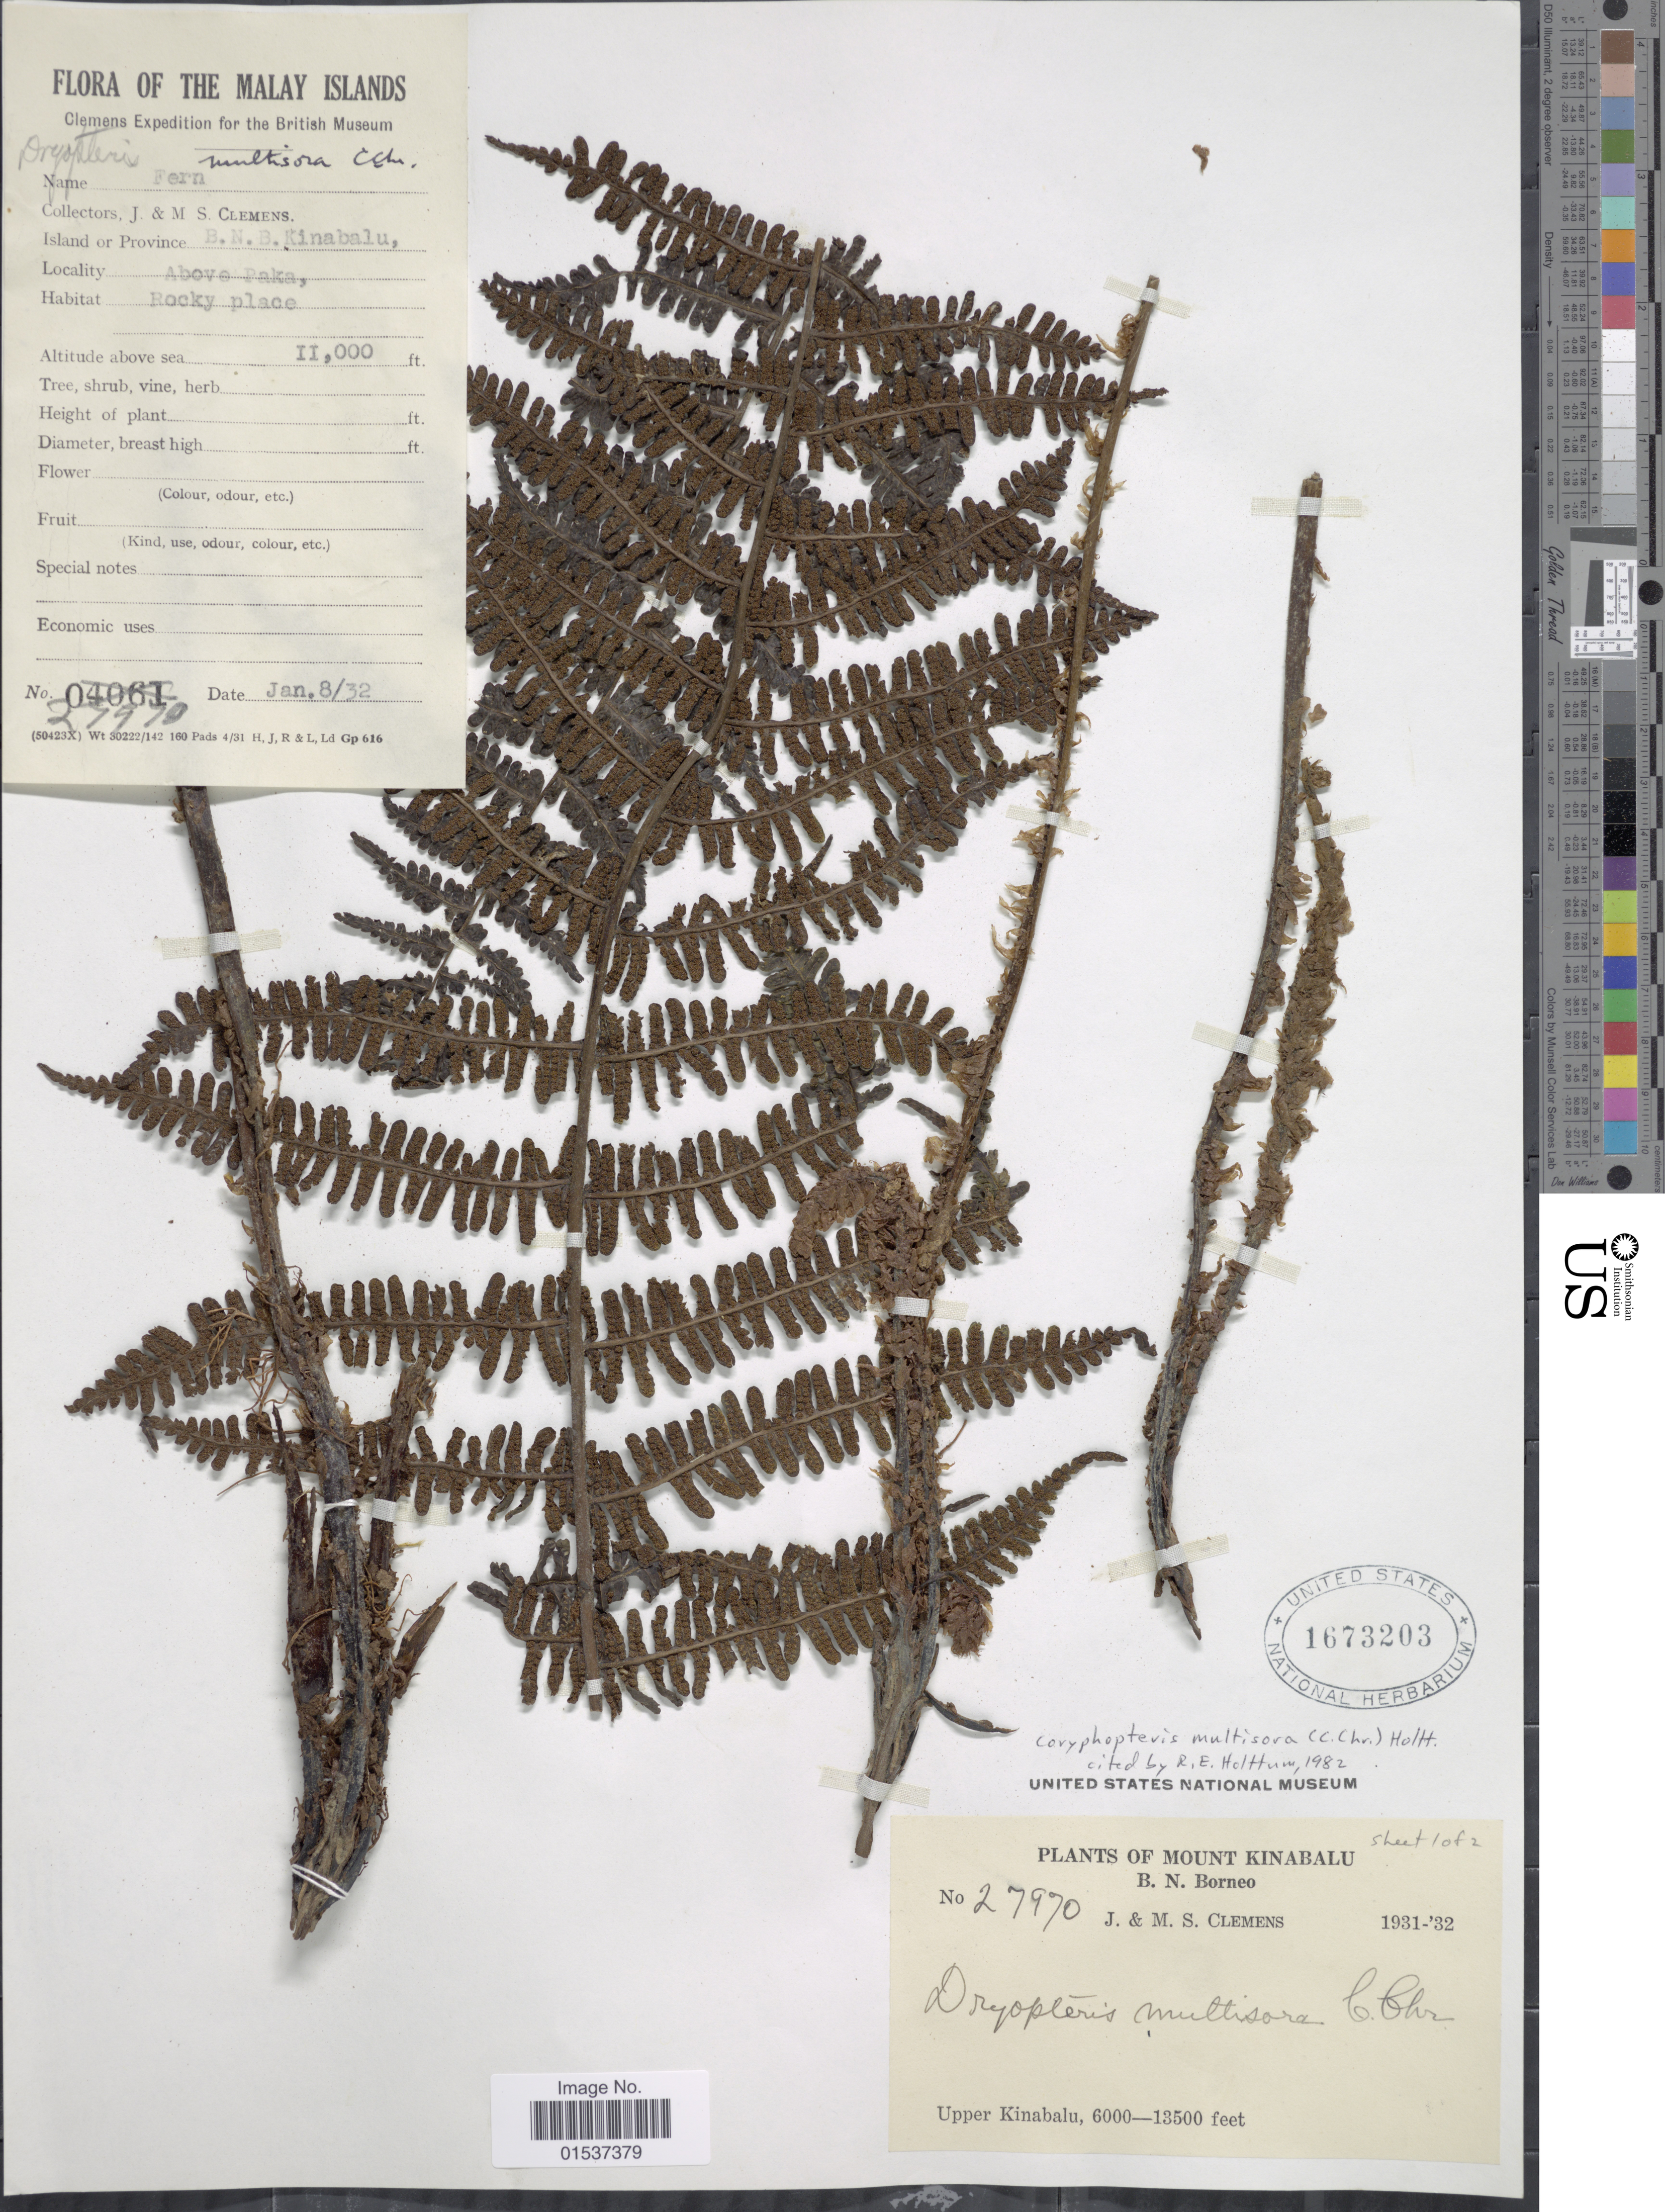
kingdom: Plantae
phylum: Tracheophyta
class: Polypodiopsida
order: Polypodiales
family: Thelypteridaceae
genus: Coryphopteris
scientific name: Coryphopteris multisora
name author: (C. Chr.) Holttum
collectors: J. Clemens & M. S. Clemens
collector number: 27970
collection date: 1932-01-08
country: Malaysia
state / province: Sabah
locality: Mount Kinabalu, B.N. Borneo. Above Paka.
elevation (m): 3353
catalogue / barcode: US 1673203